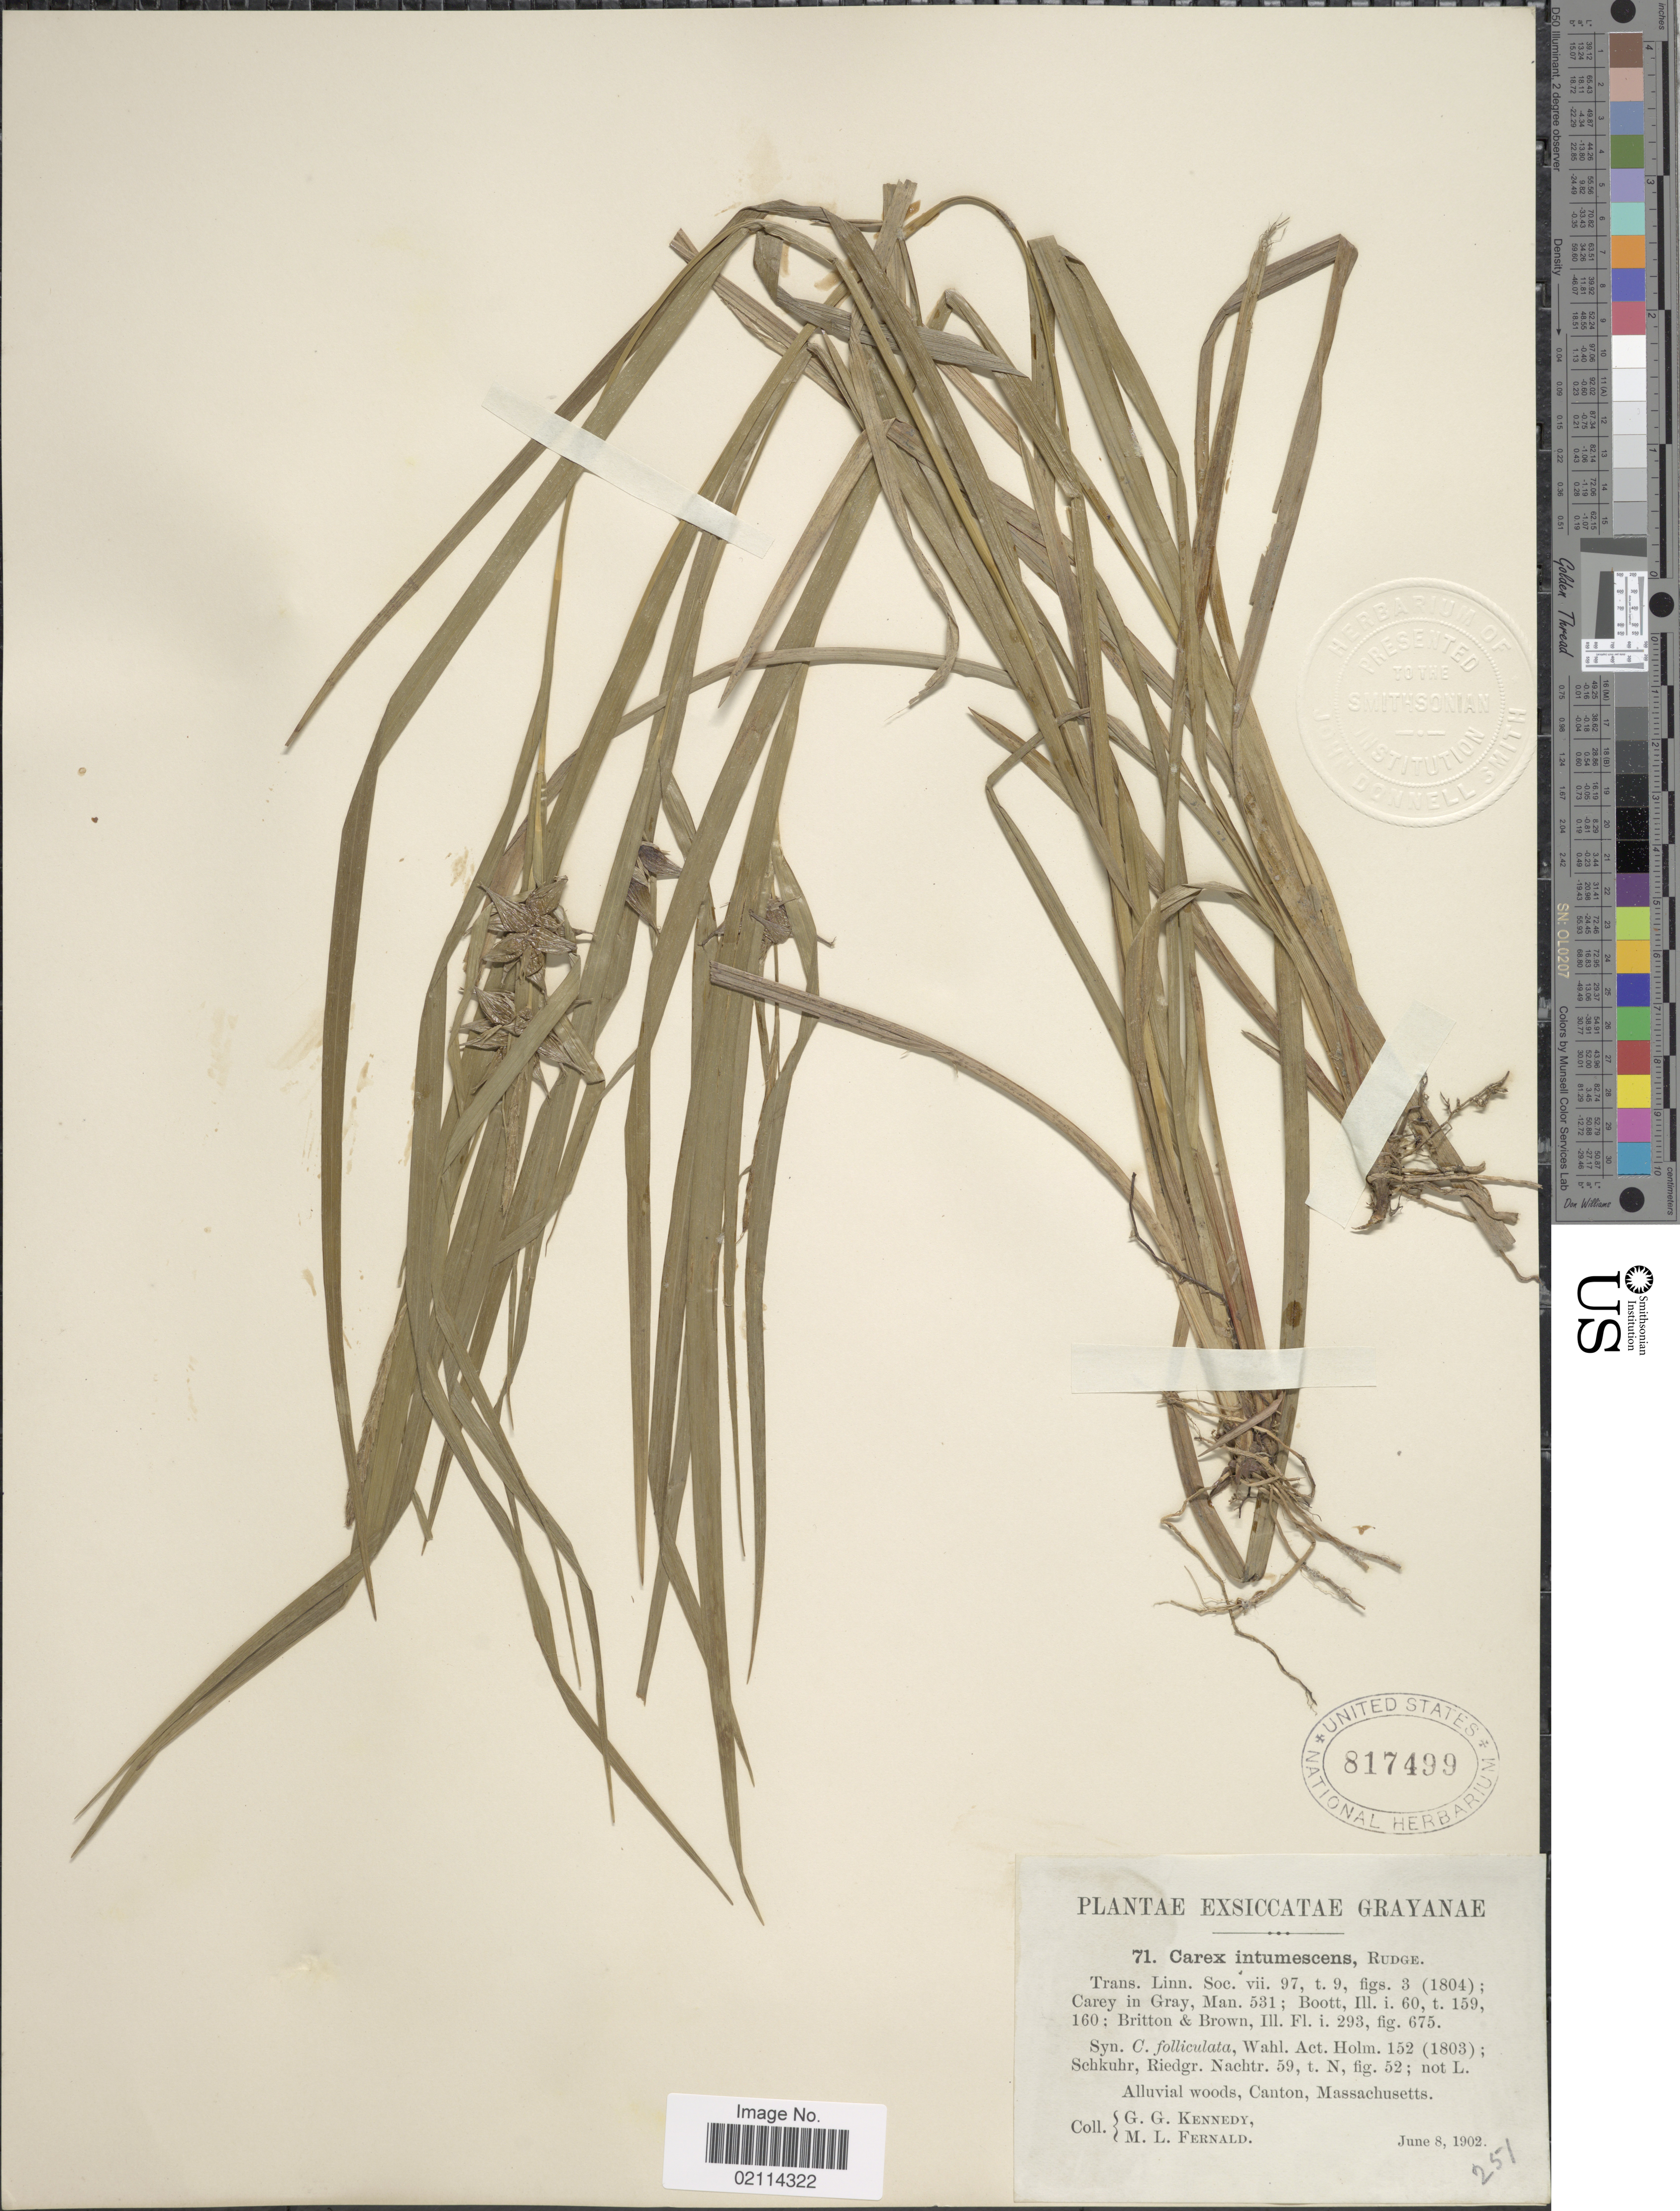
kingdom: Plantae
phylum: Tracheophyta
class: Liliopsida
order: Poales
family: Cyperaceae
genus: Carex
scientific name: Carex intumescens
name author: Rudge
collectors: G. Kennedy & M. L. Fernald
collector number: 71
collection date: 1902-06-08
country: United States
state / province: Massachusetts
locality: Alluvial woods, Canton.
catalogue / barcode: US 817499